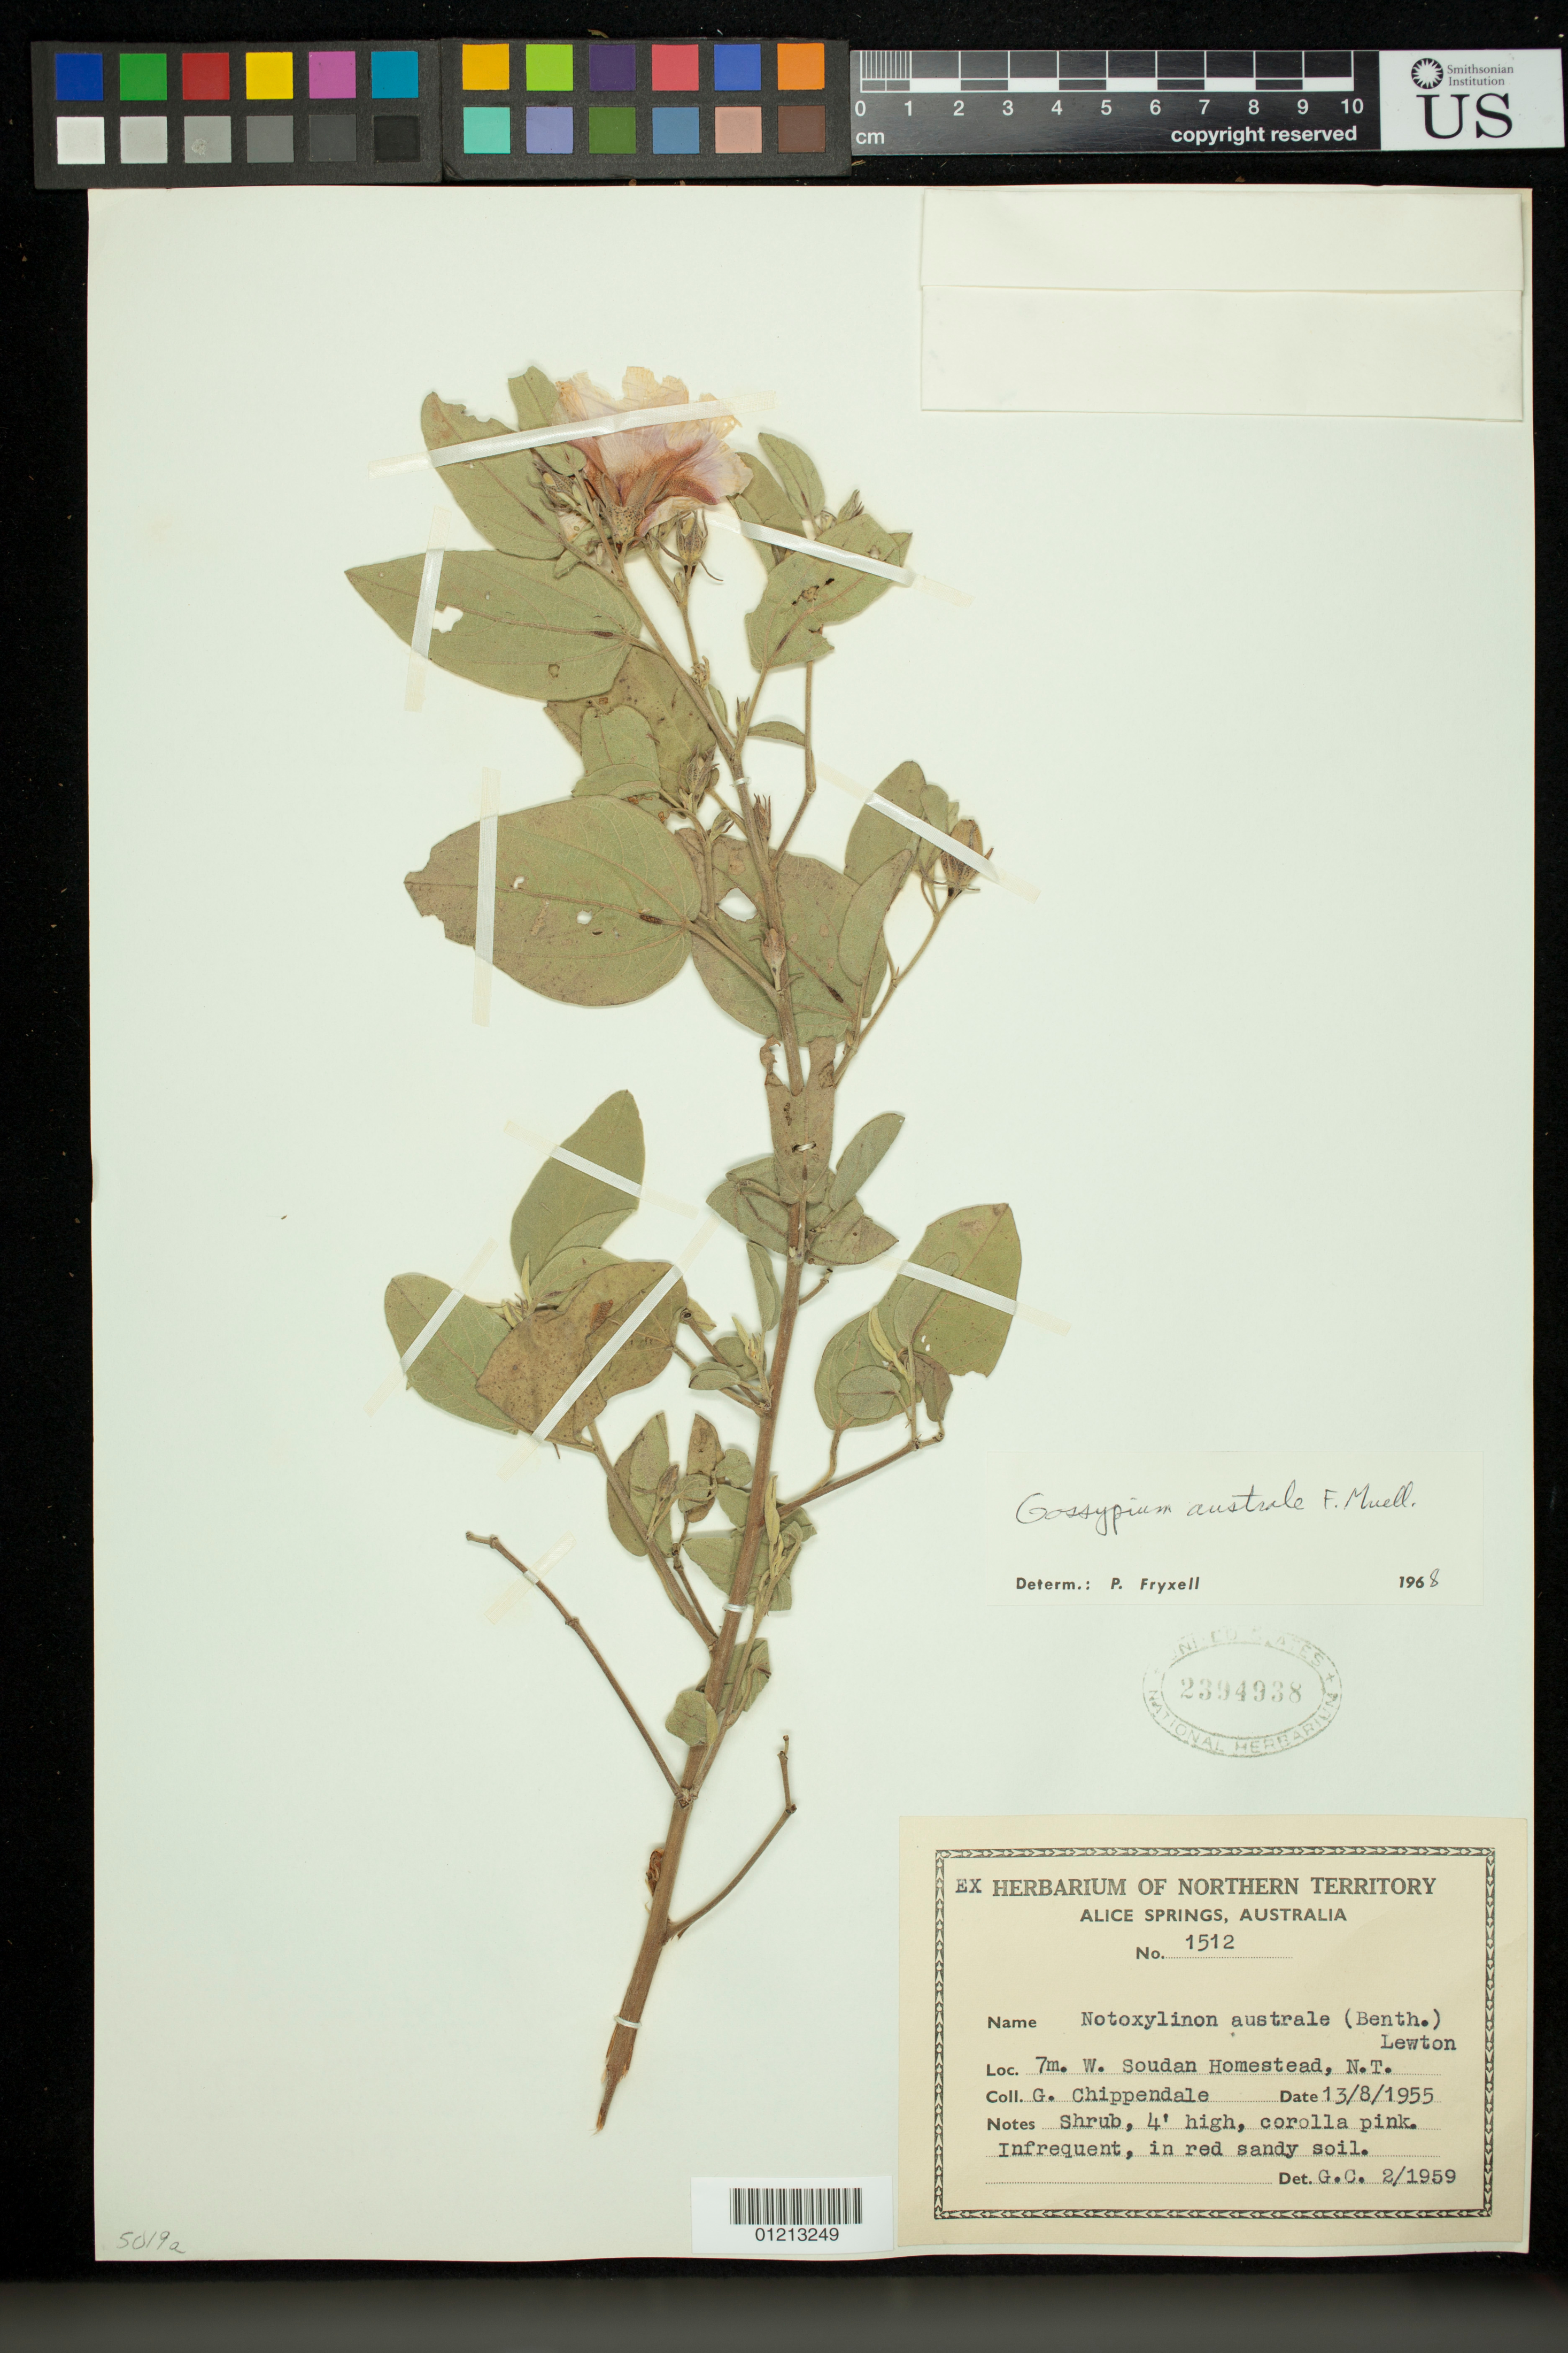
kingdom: Plantae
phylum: Tracheophyta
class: Magnoliopsida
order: Malvales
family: Malvaceae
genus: Gossypium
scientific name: Gossypium australe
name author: F. Muell.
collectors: G. Chippendale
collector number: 1512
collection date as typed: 13 Aug 1955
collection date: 1955-08-13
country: Australia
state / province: Northern Territory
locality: Alice Springs: 7m. W. Soudan Homestead, N.T.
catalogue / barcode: US 2394938